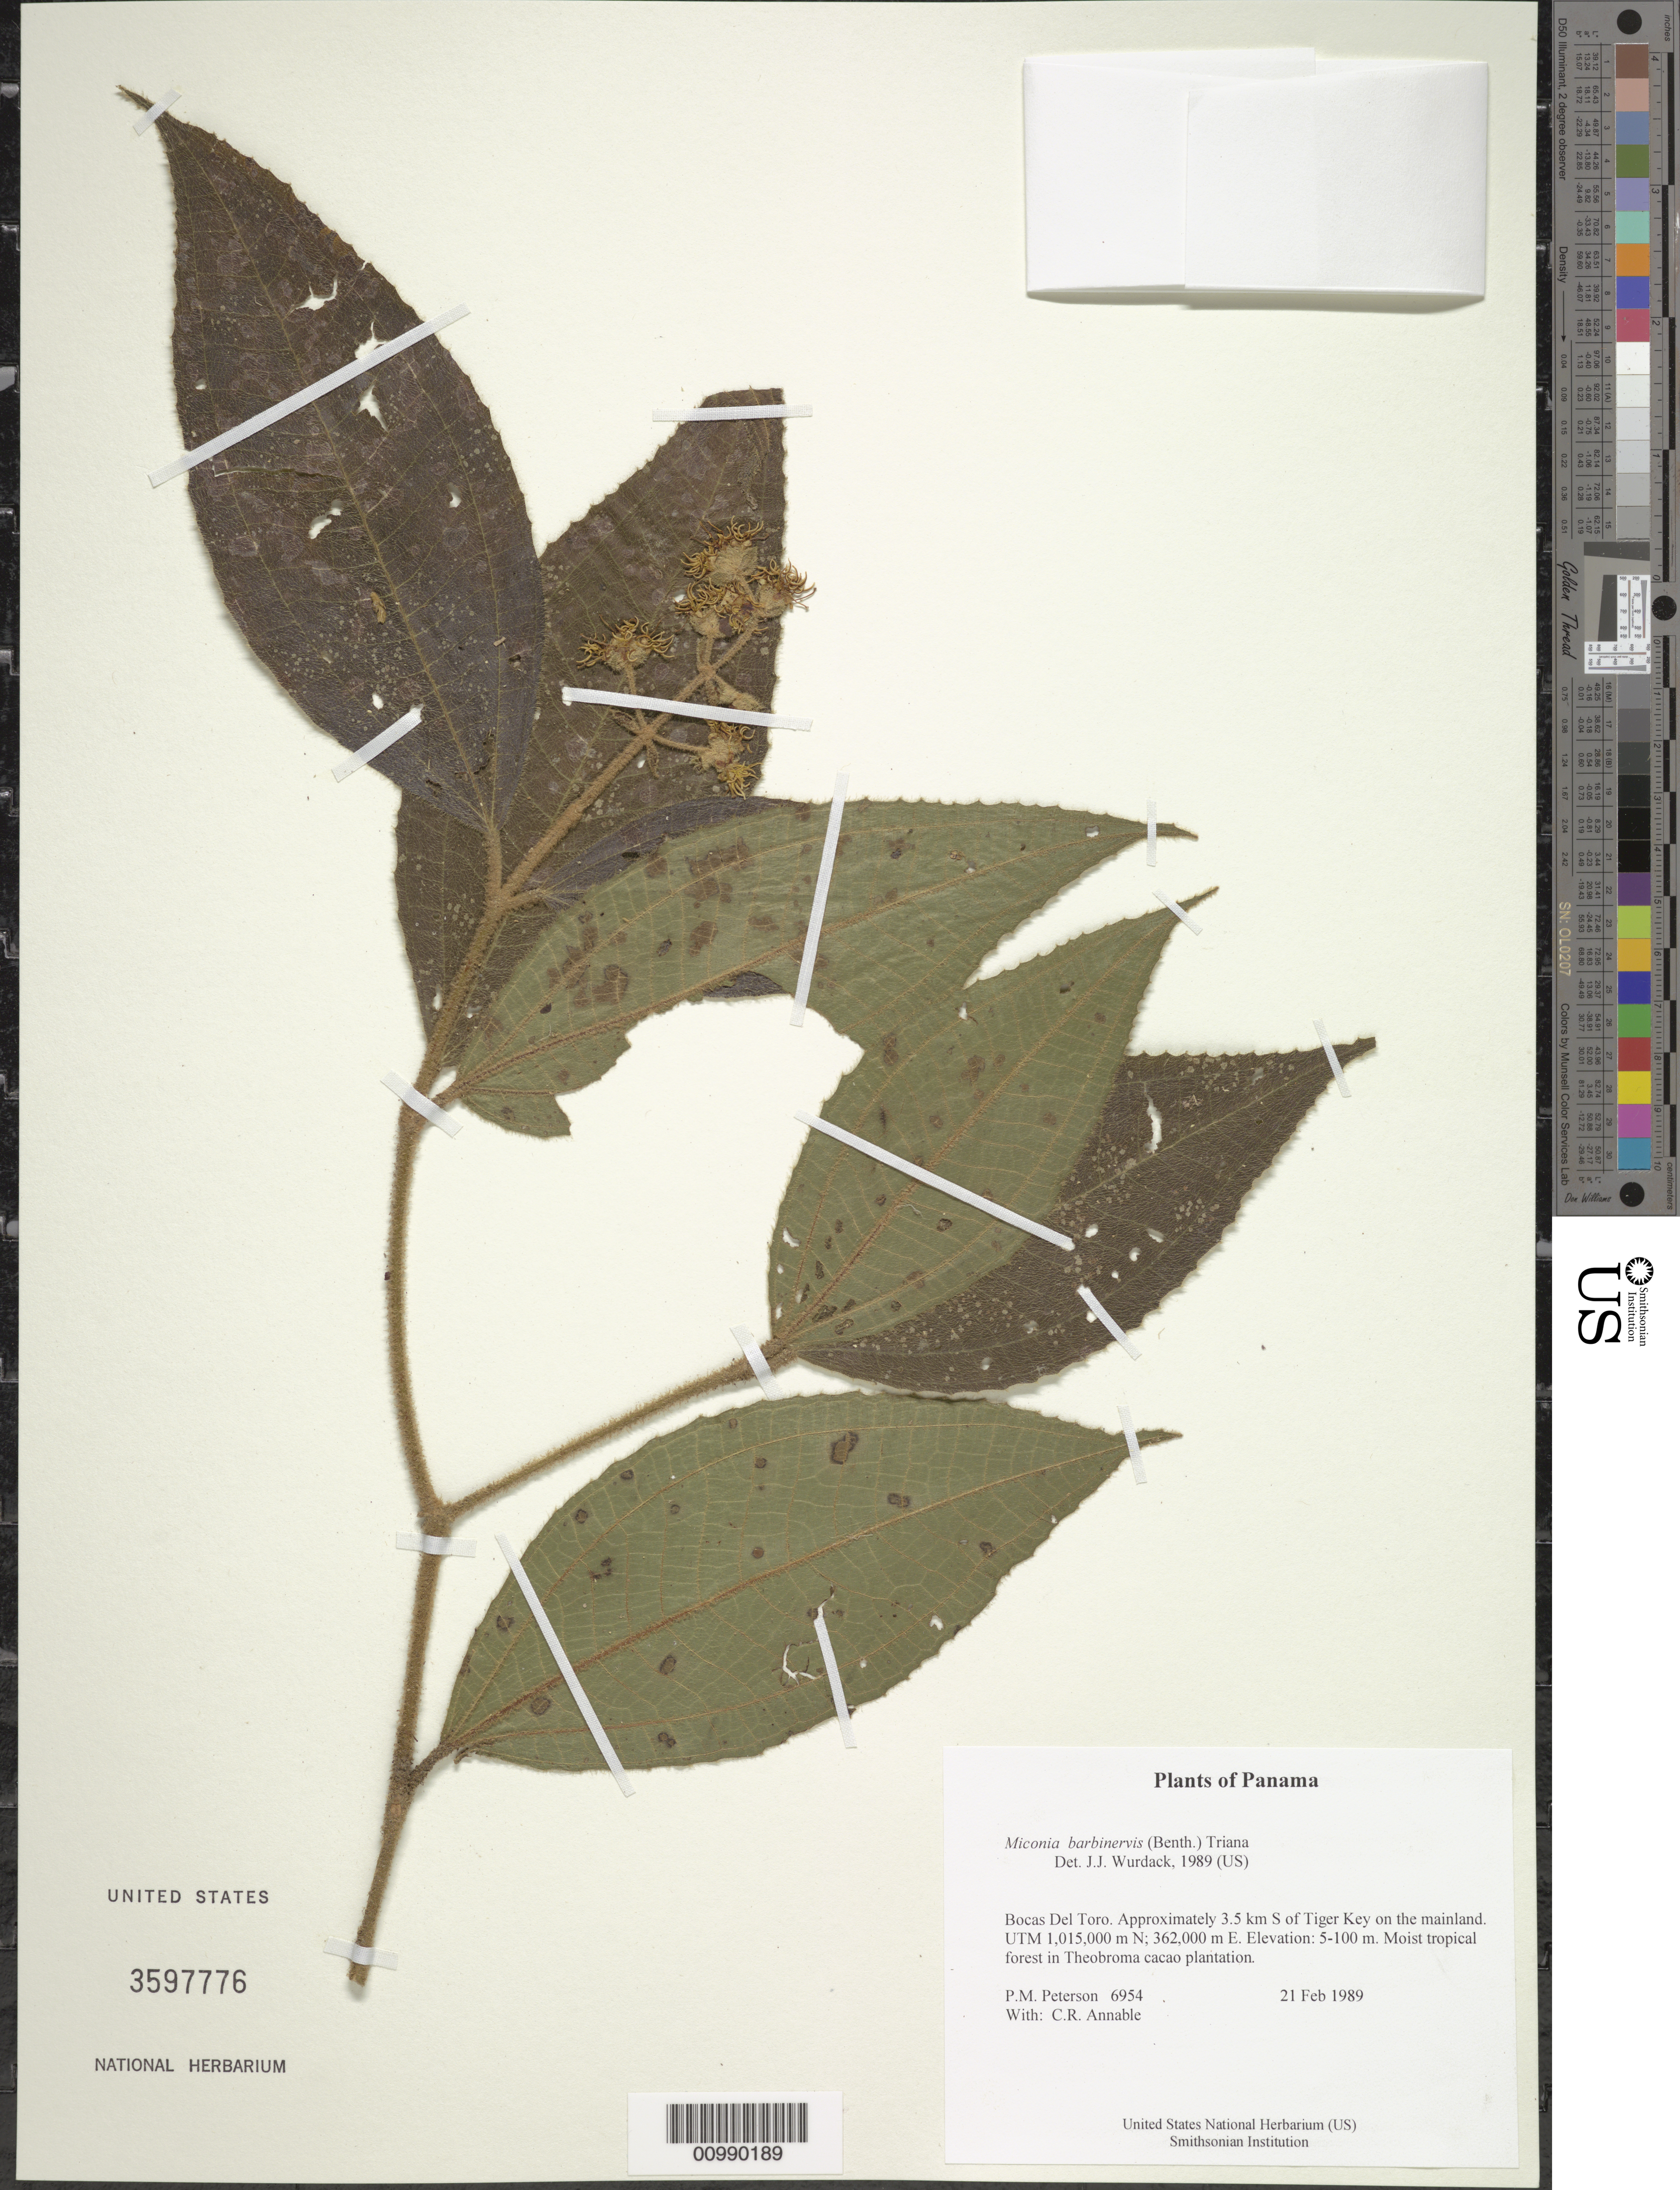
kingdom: Plantae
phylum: Tracheophyta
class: Magnoliopsida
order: Myrtales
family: Melastomataceae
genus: Miconia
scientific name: Miconia barbinervis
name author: (Benth.) Triana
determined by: Wurdack, Kenneth J., (US), Smithsonian Institution - National Museum of Natural History (UNITED STATES)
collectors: P. M. Peterson & C. R. Annable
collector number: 06954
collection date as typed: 21 Feb 1989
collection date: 1989-02-21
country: Panama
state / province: Bocas del Toro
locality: Approximately 3.5 km S of Tiger Key on the mainland. UTM 1,015,000 m N; 362,000 m E.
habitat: Moist tropical forest in Theobroma cacao plantation.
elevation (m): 5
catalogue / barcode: US 3597776